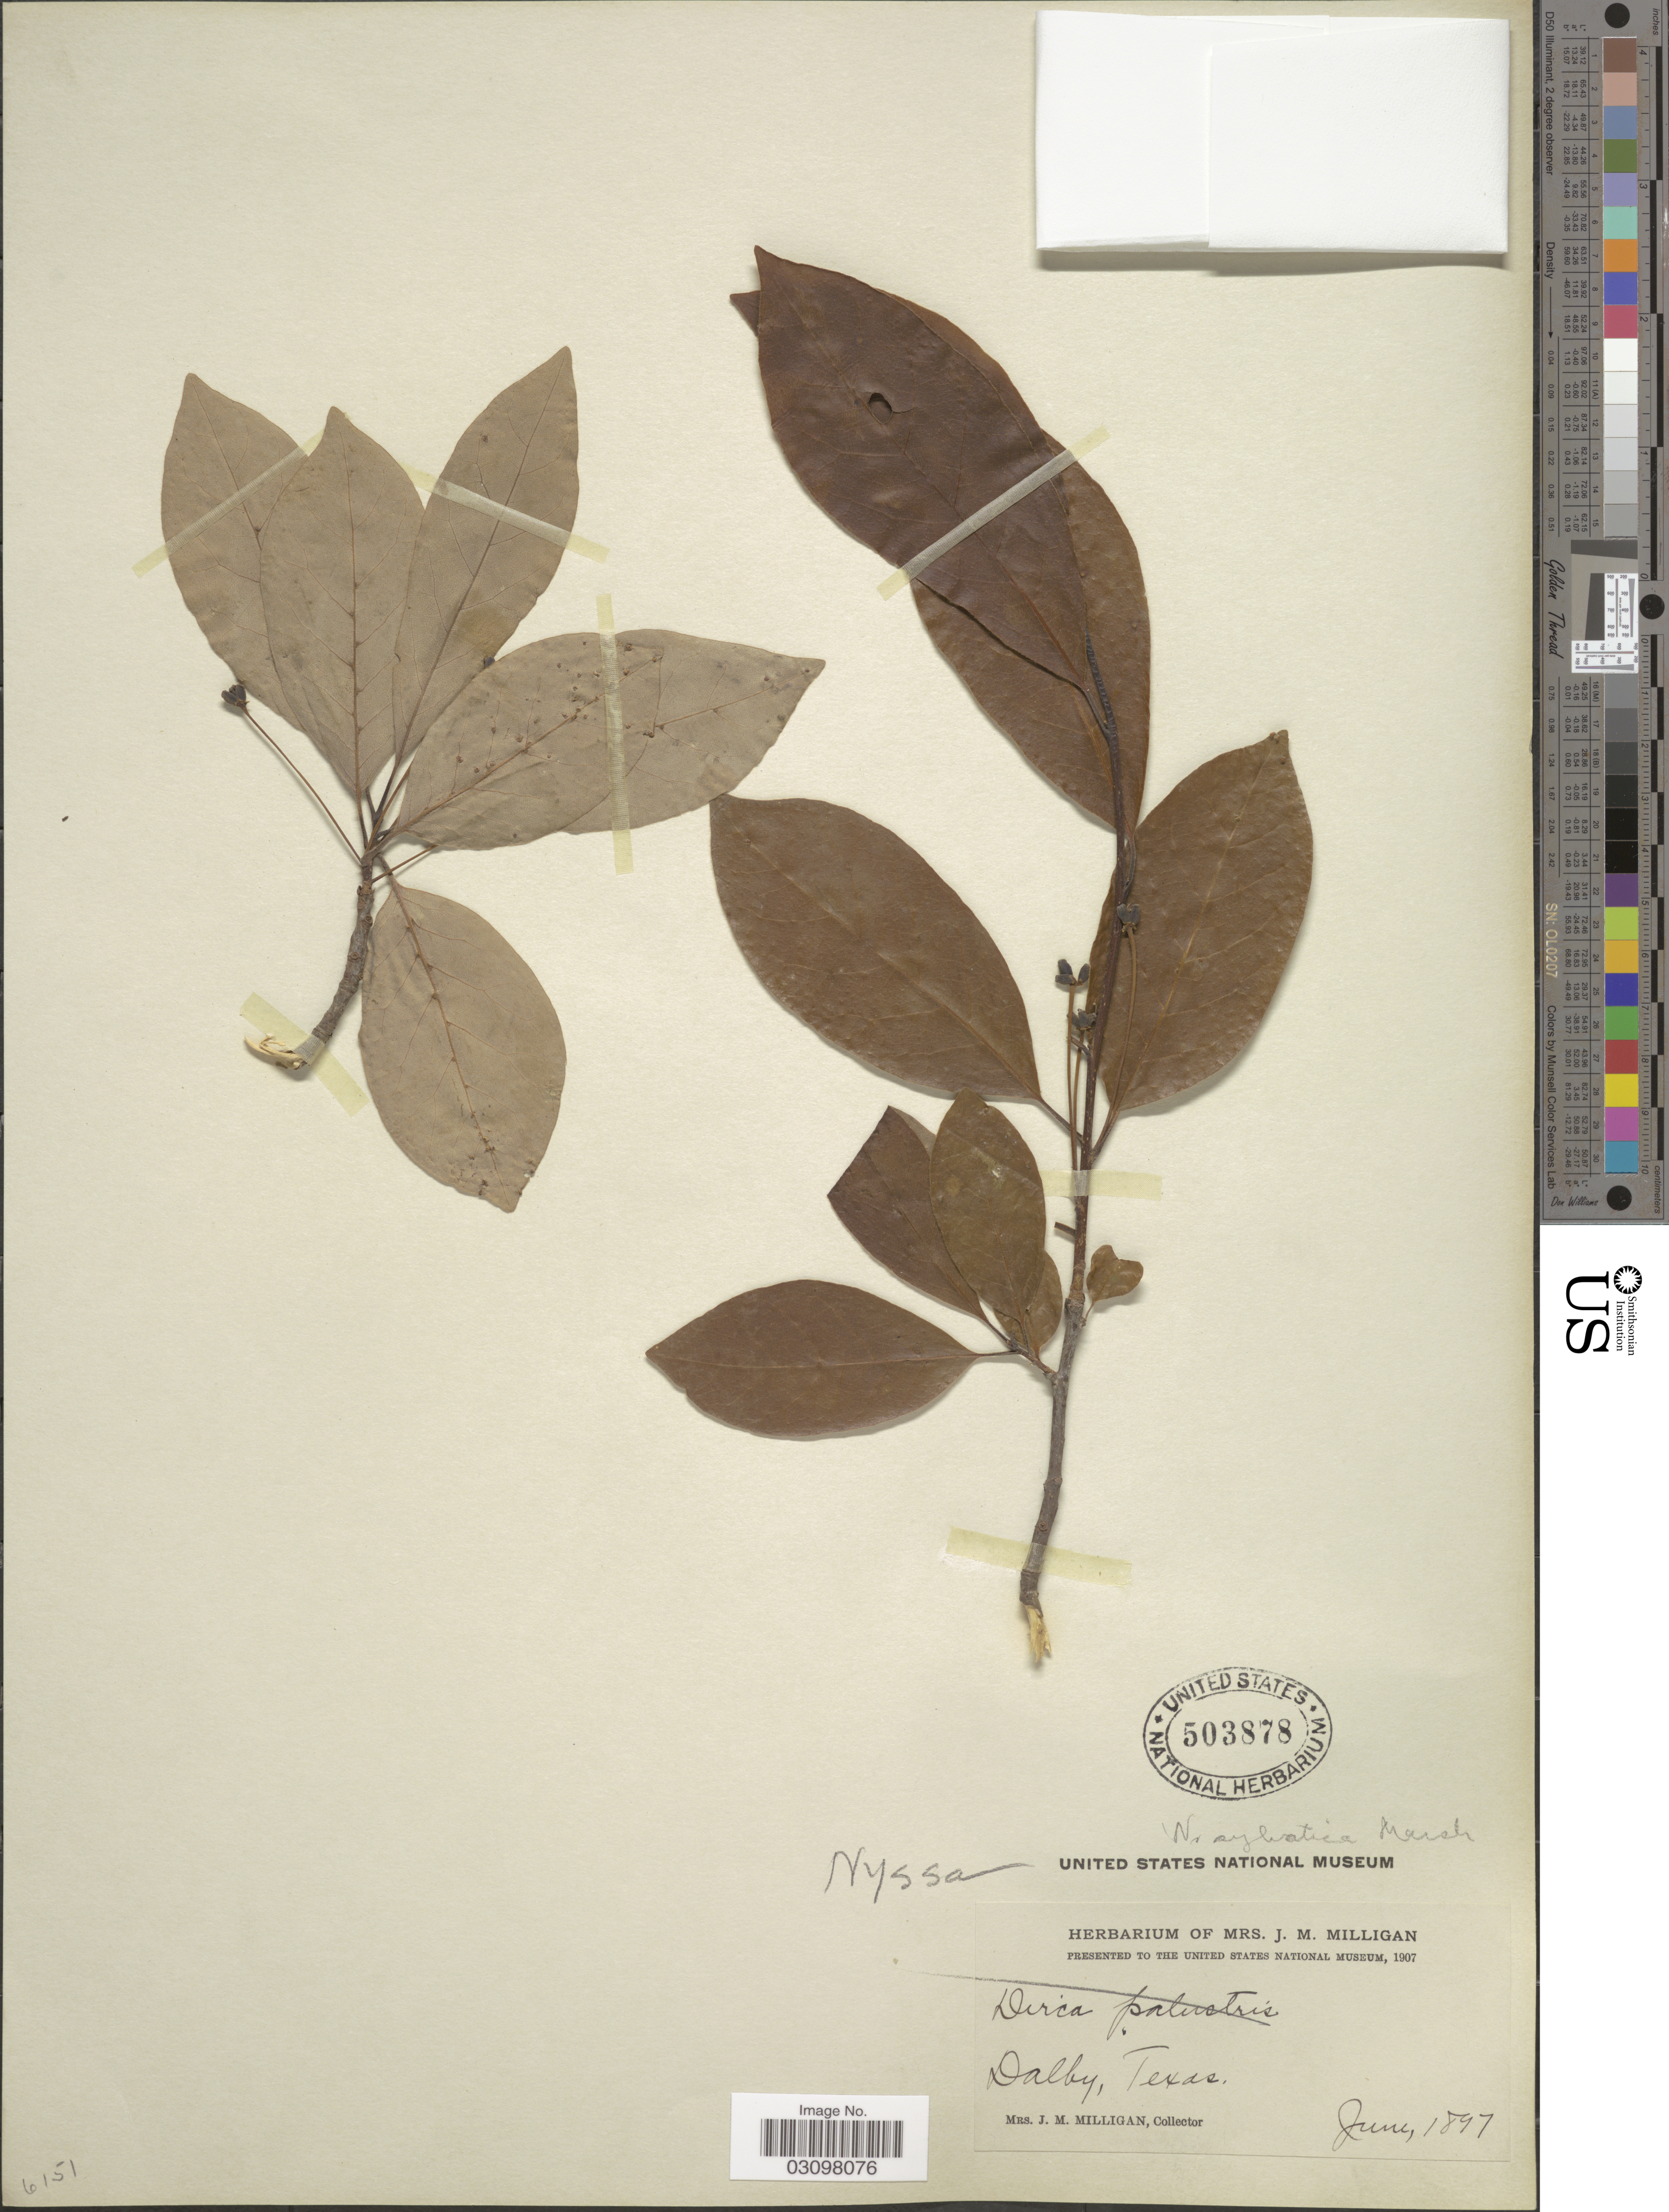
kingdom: Plantae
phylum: Tracheophyta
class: Magnoliopsida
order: Cornales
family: Nyssaceae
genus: Nyssa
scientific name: Nyssa sylvatica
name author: Marshall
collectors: J. Milligan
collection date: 1897-06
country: United States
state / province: Texas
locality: Dalby.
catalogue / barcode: US 503878